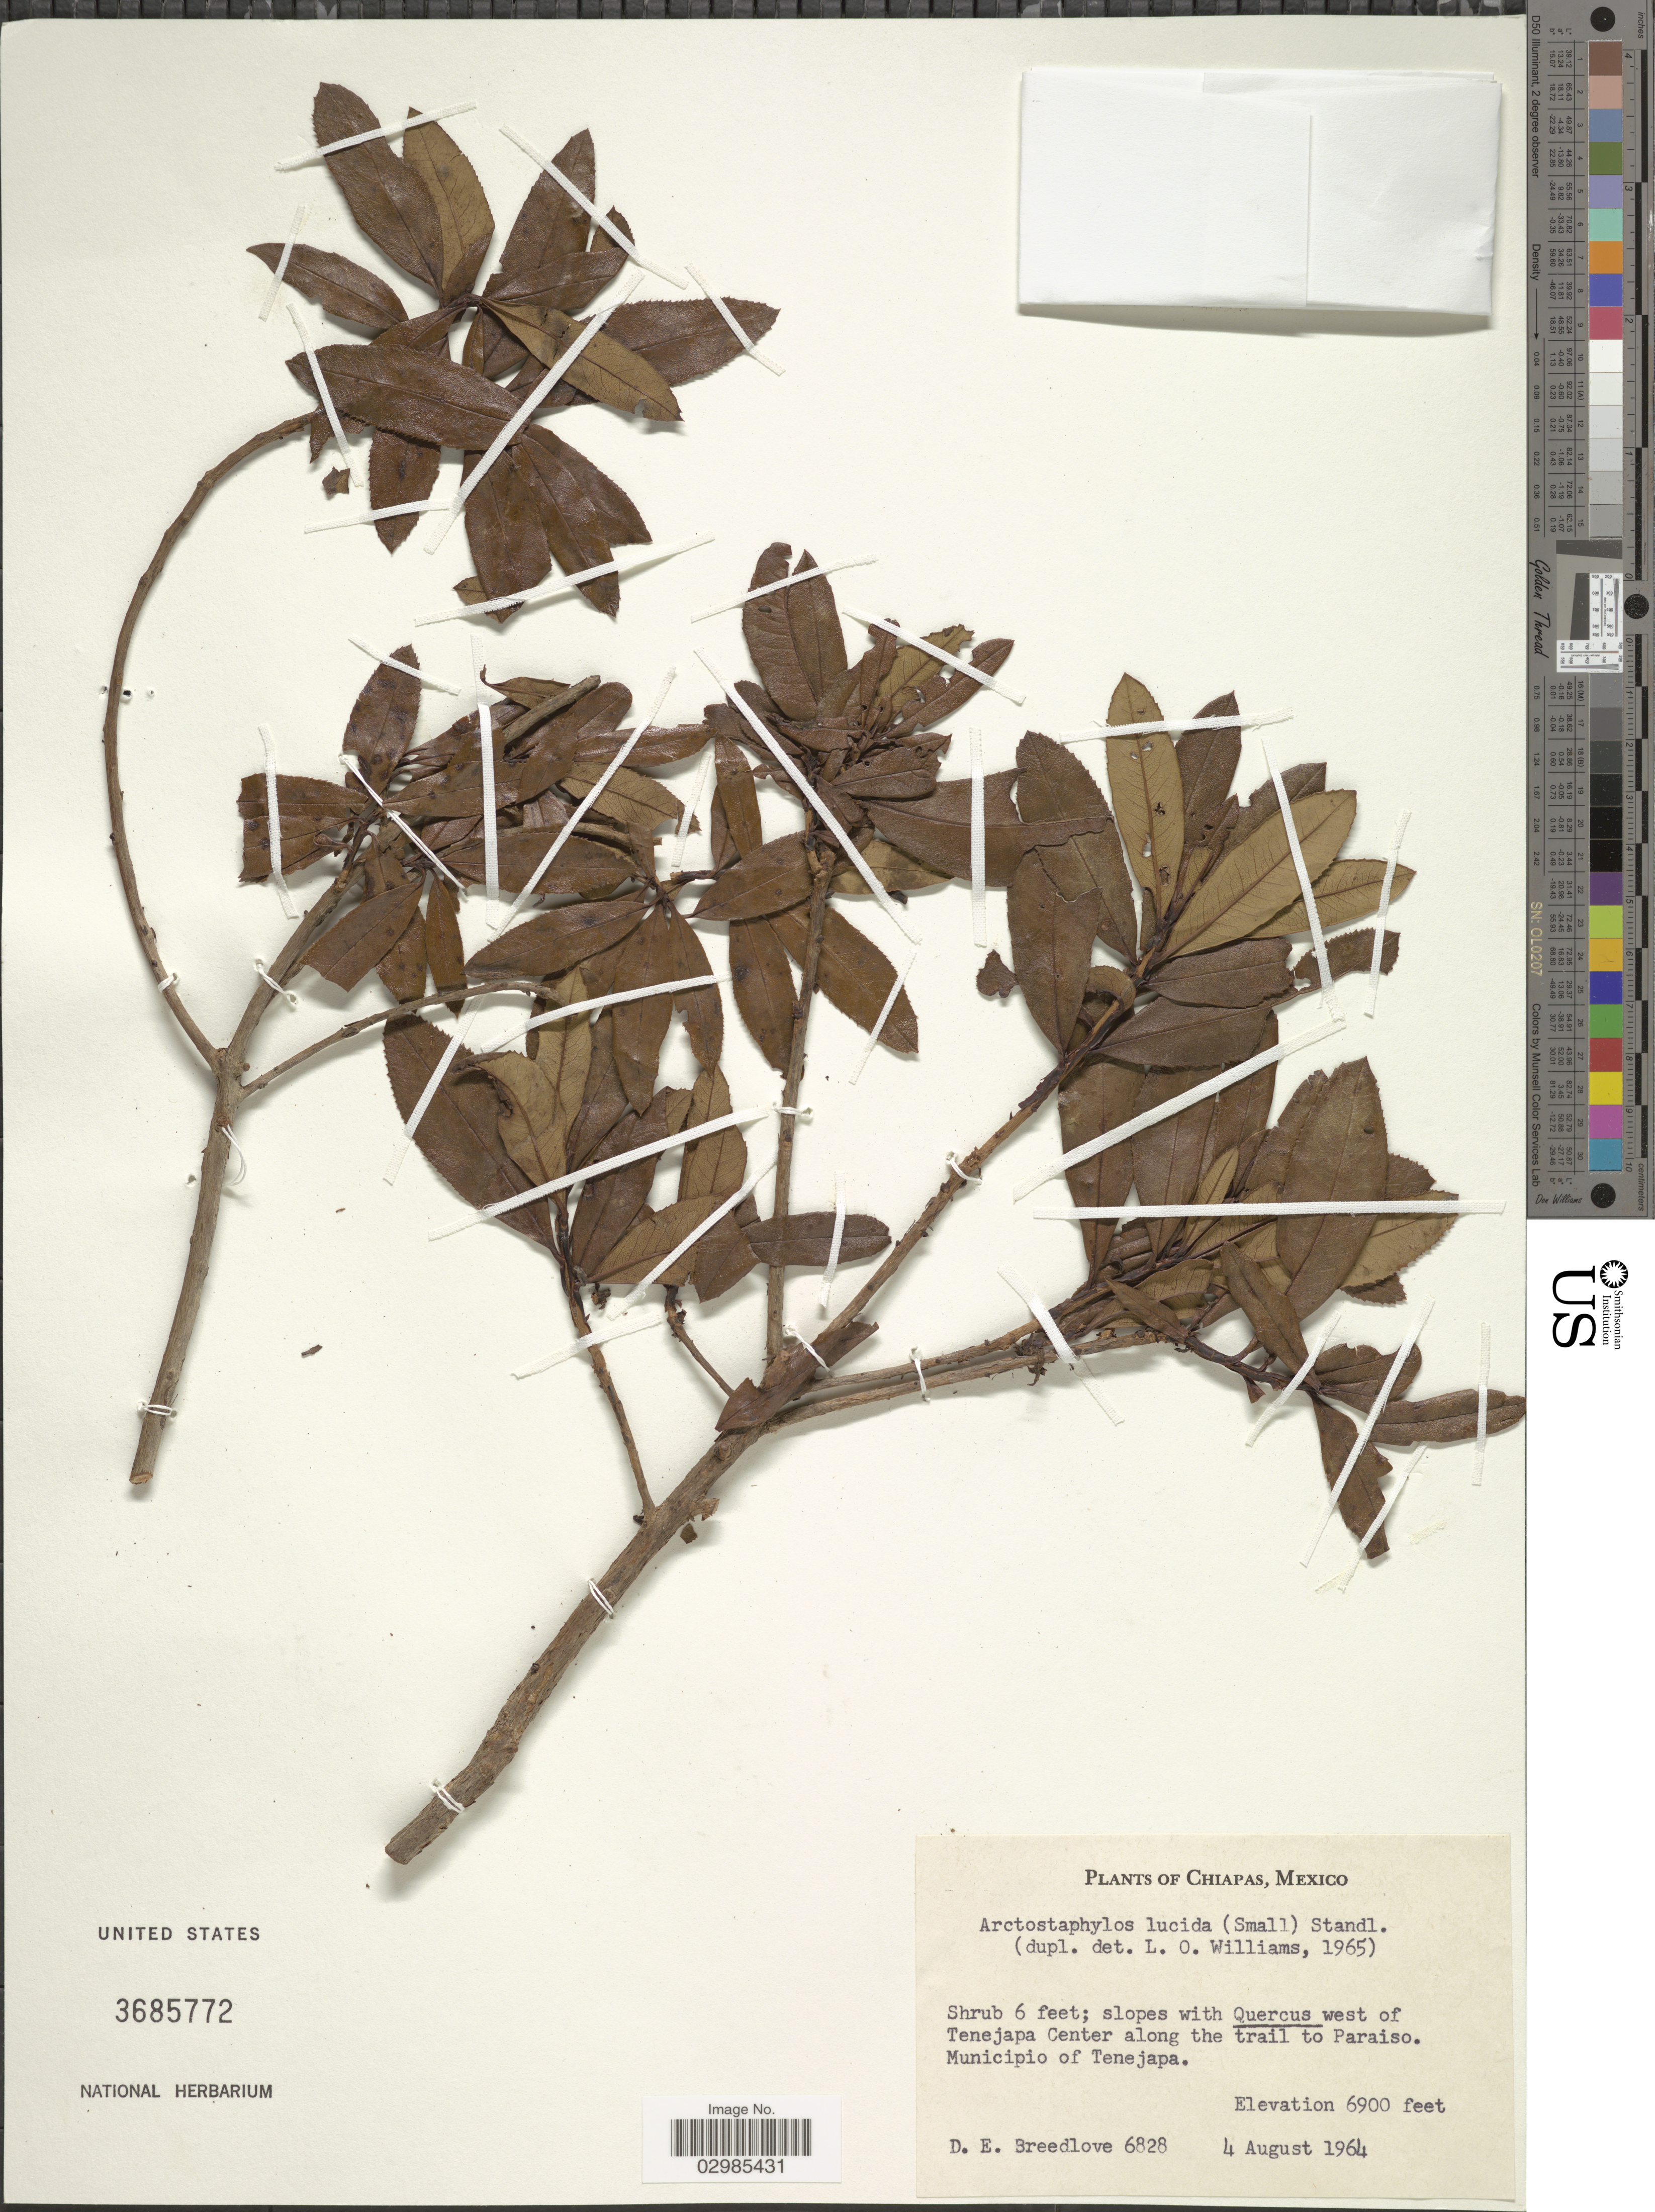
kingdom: Plantae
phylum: Tracheophyta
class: Magnoliopsida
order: Ericales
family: Ericaceae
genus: Arctostaphylos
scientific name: Arctostaphylos lucida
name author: (Small) Standl.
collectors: D. E. Breedlove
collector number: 6828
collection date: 1964-08-04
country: Mexico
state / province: Chiapas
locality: Slopes with Quercus west of Tenejapa Center along the trail to Paraiso, Municipio of Tenejapa.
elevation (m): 2103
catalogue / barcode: US 3685772